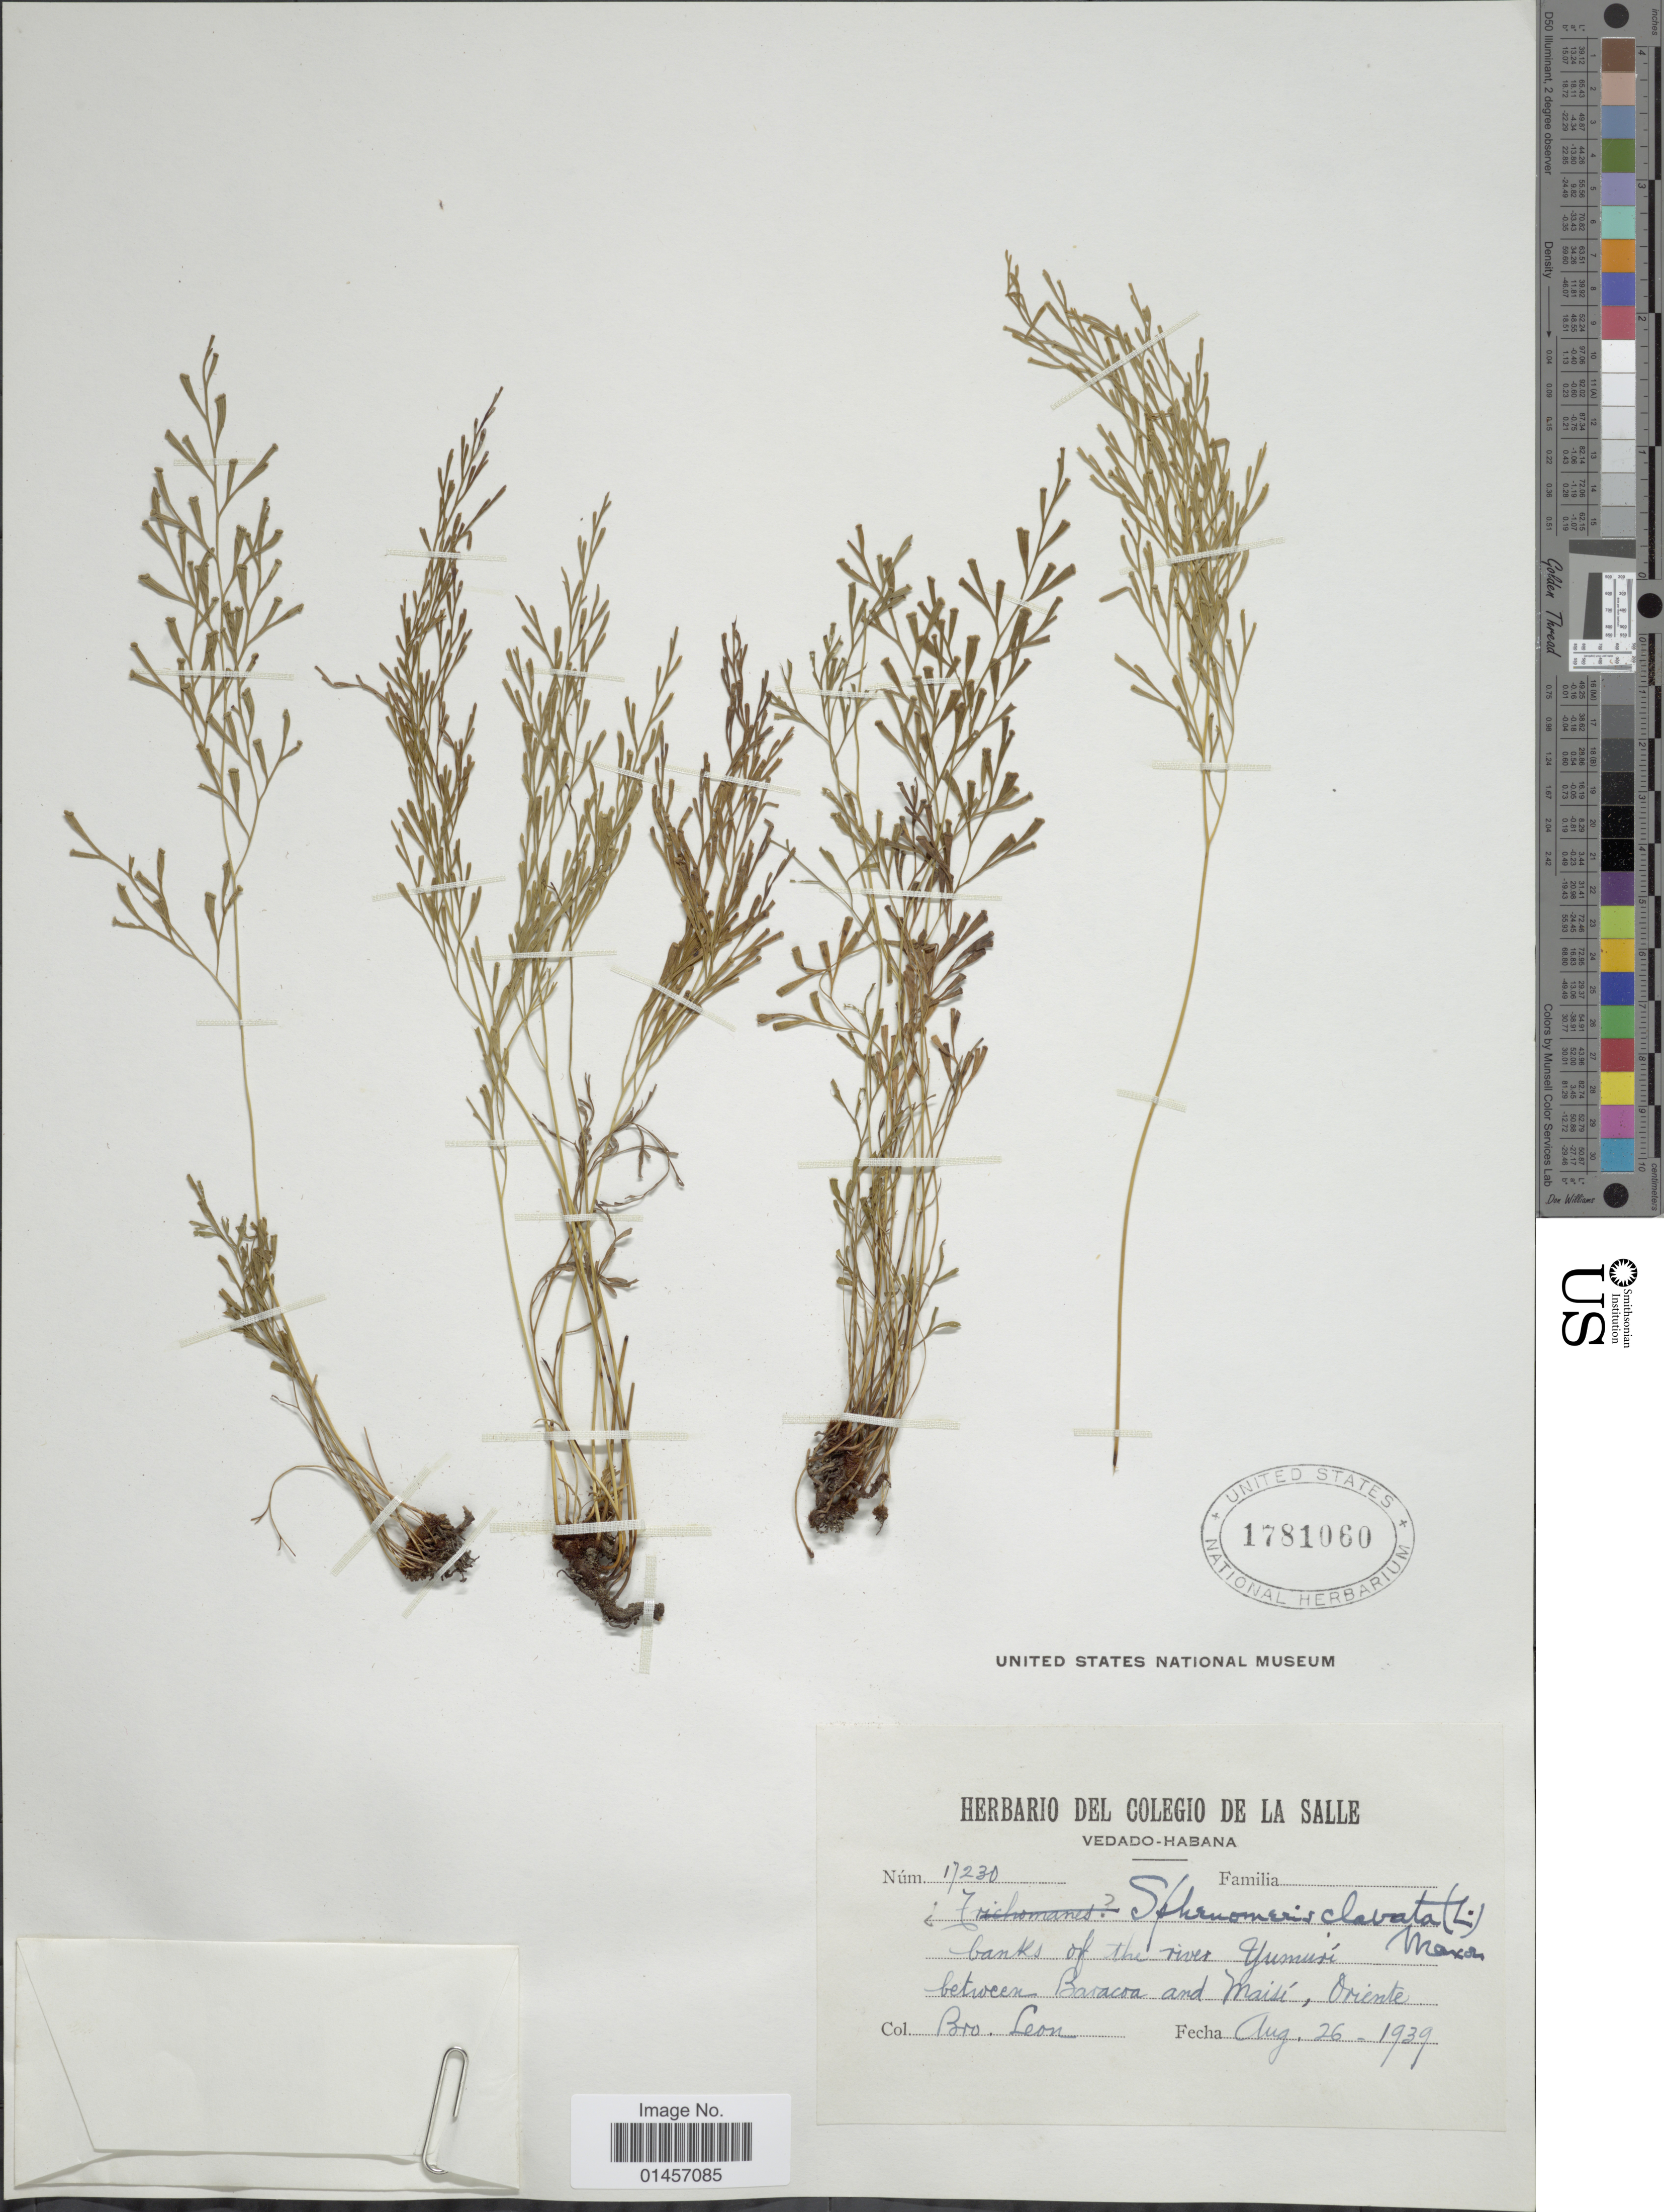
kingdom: Plantae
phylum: Tracheophyta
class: Polypodiopsida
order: Polypodiales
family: Lindsaeaceae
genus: Sphenomeris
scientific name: Sphenomeris clavata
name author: (L.) Maxon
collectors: Bro. León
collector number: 17230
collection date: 1939-08-26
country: Cuba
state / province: Oriente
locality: Banks of the river Yungue, between Baracoa and Maisi.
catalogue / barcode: US 1781060